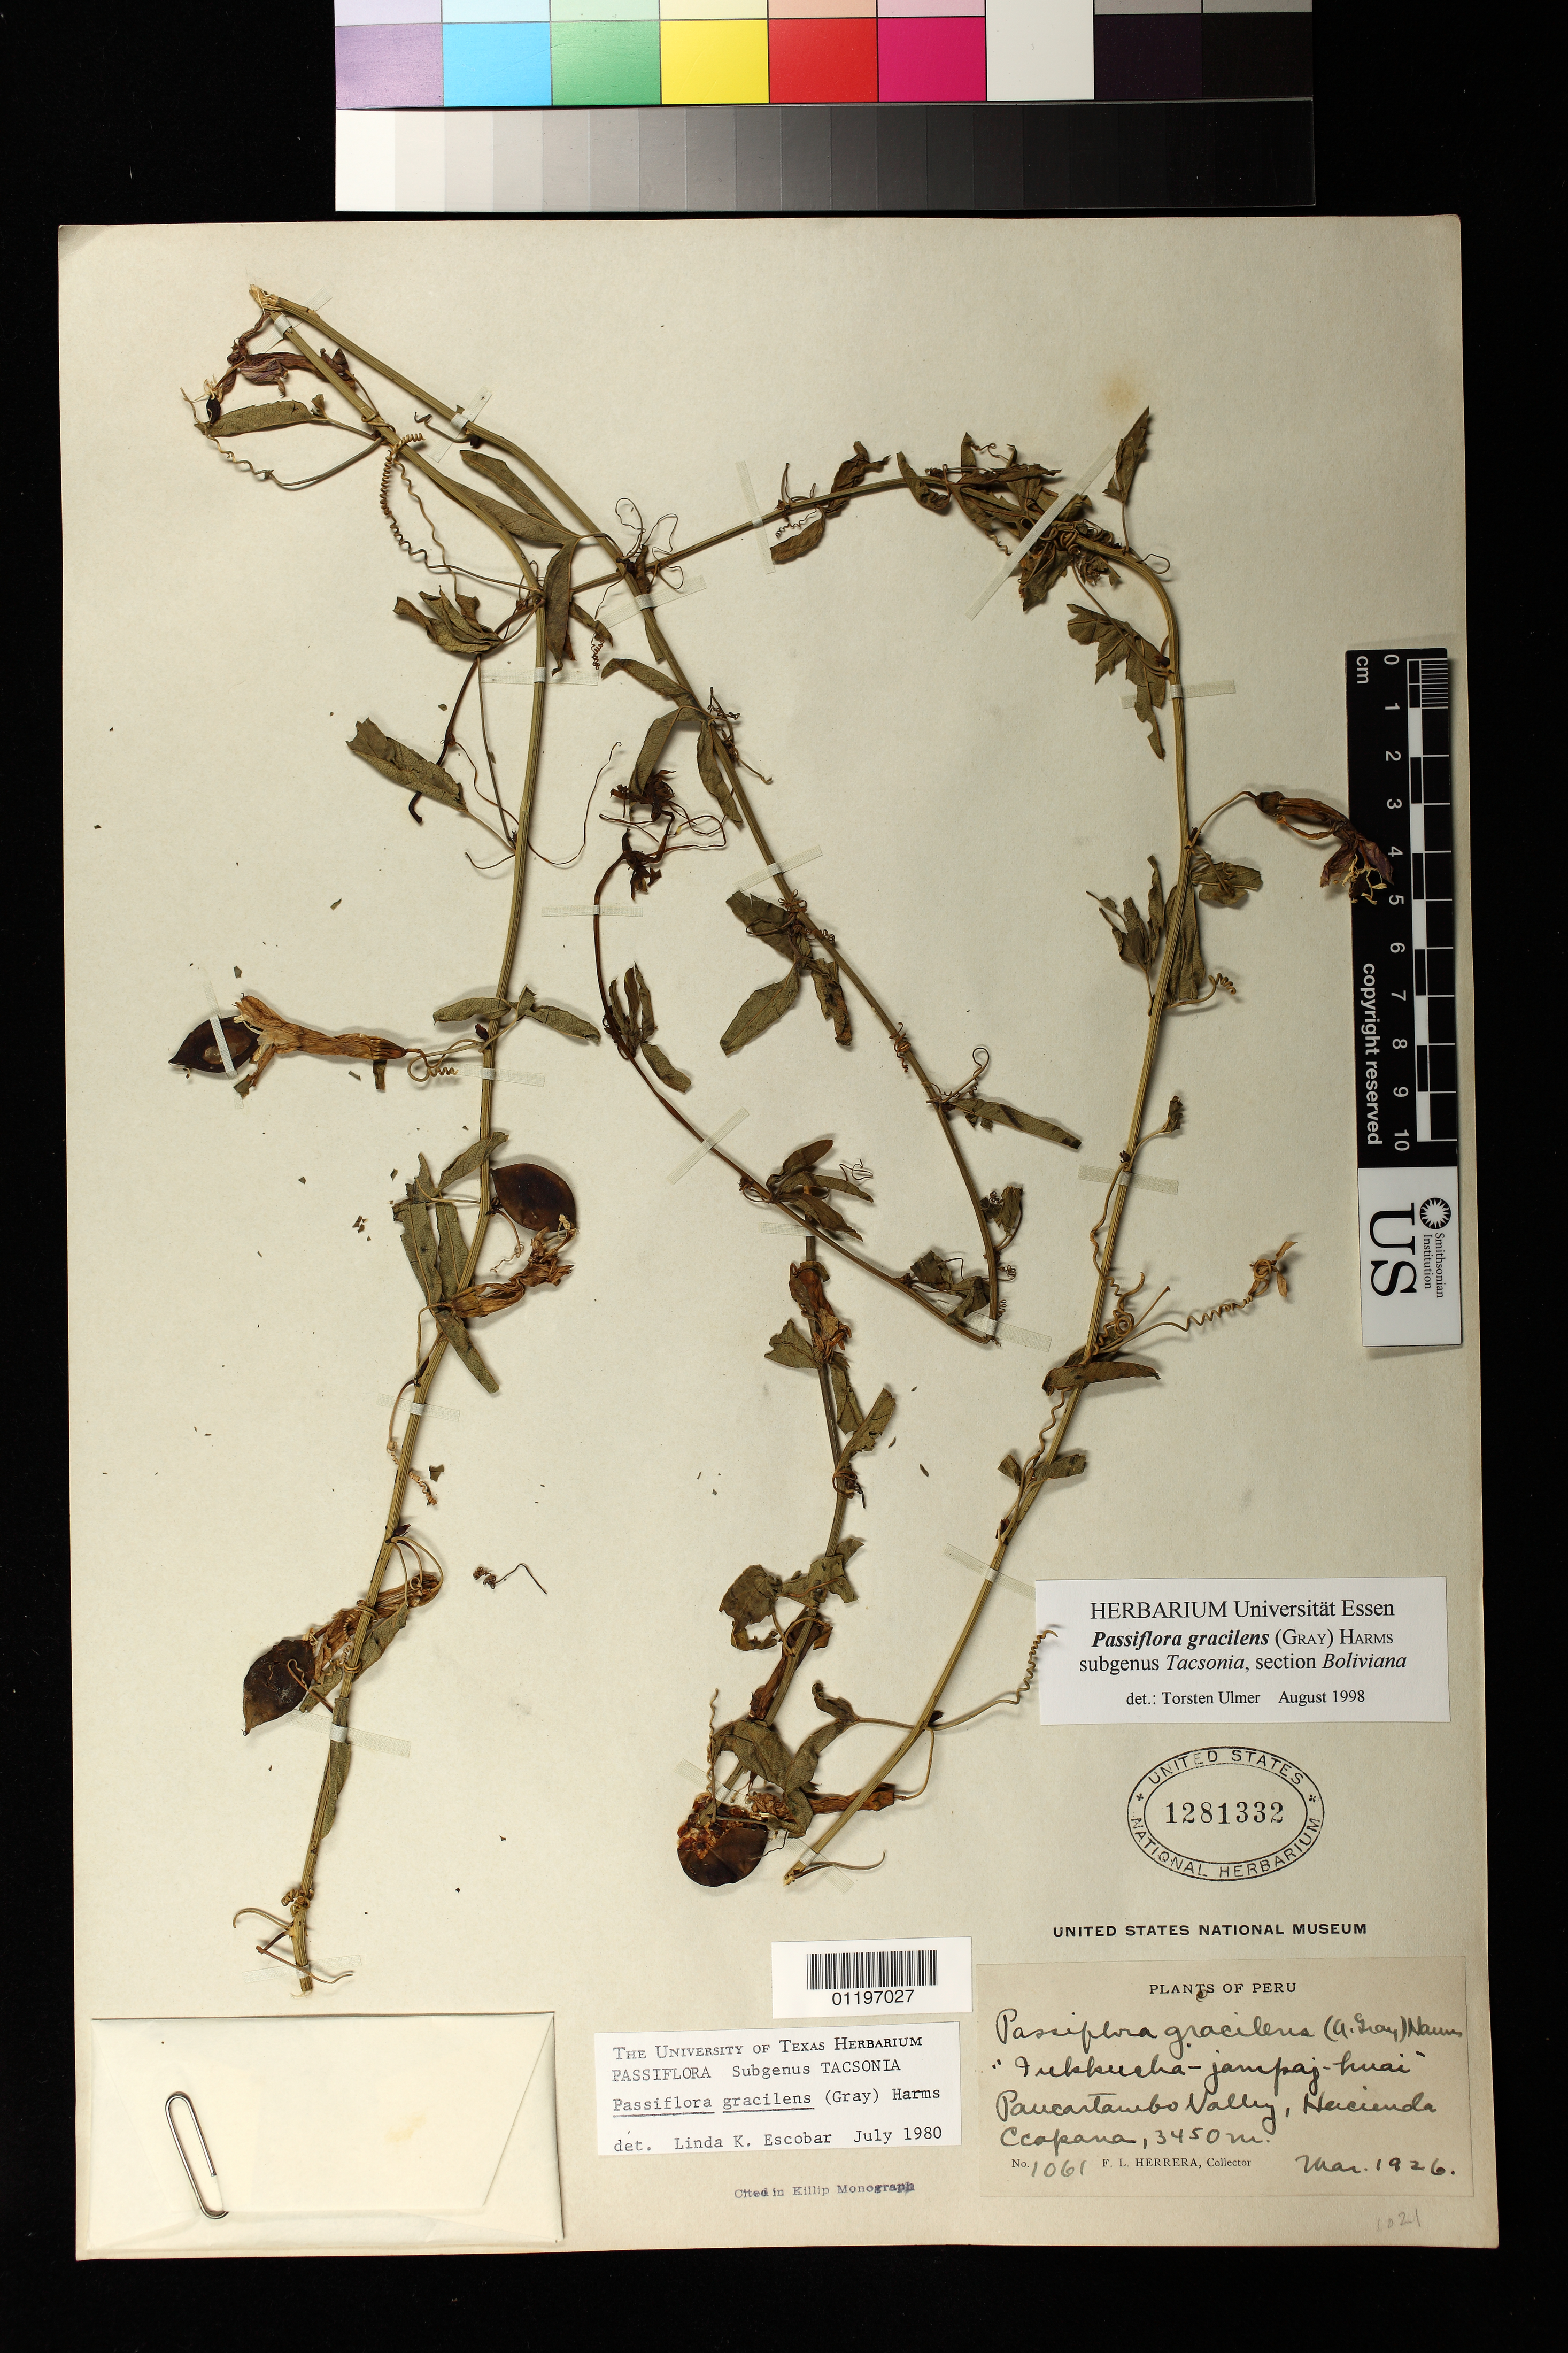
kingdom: Plantae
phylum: Tracheophyta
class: Magnoliopsida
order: Malpighiales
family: Passifloraceae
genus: Passiflora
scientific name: Passiflora gracilens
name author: (A. Gray) Harms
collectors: F. L. Herrera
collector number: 1061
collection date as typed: Mar 1926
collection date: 1926-03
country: Peru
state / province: Cusco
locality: Paucartambo Valley, Hacienda Ceapana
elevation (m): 3450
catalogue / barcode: US 1281332